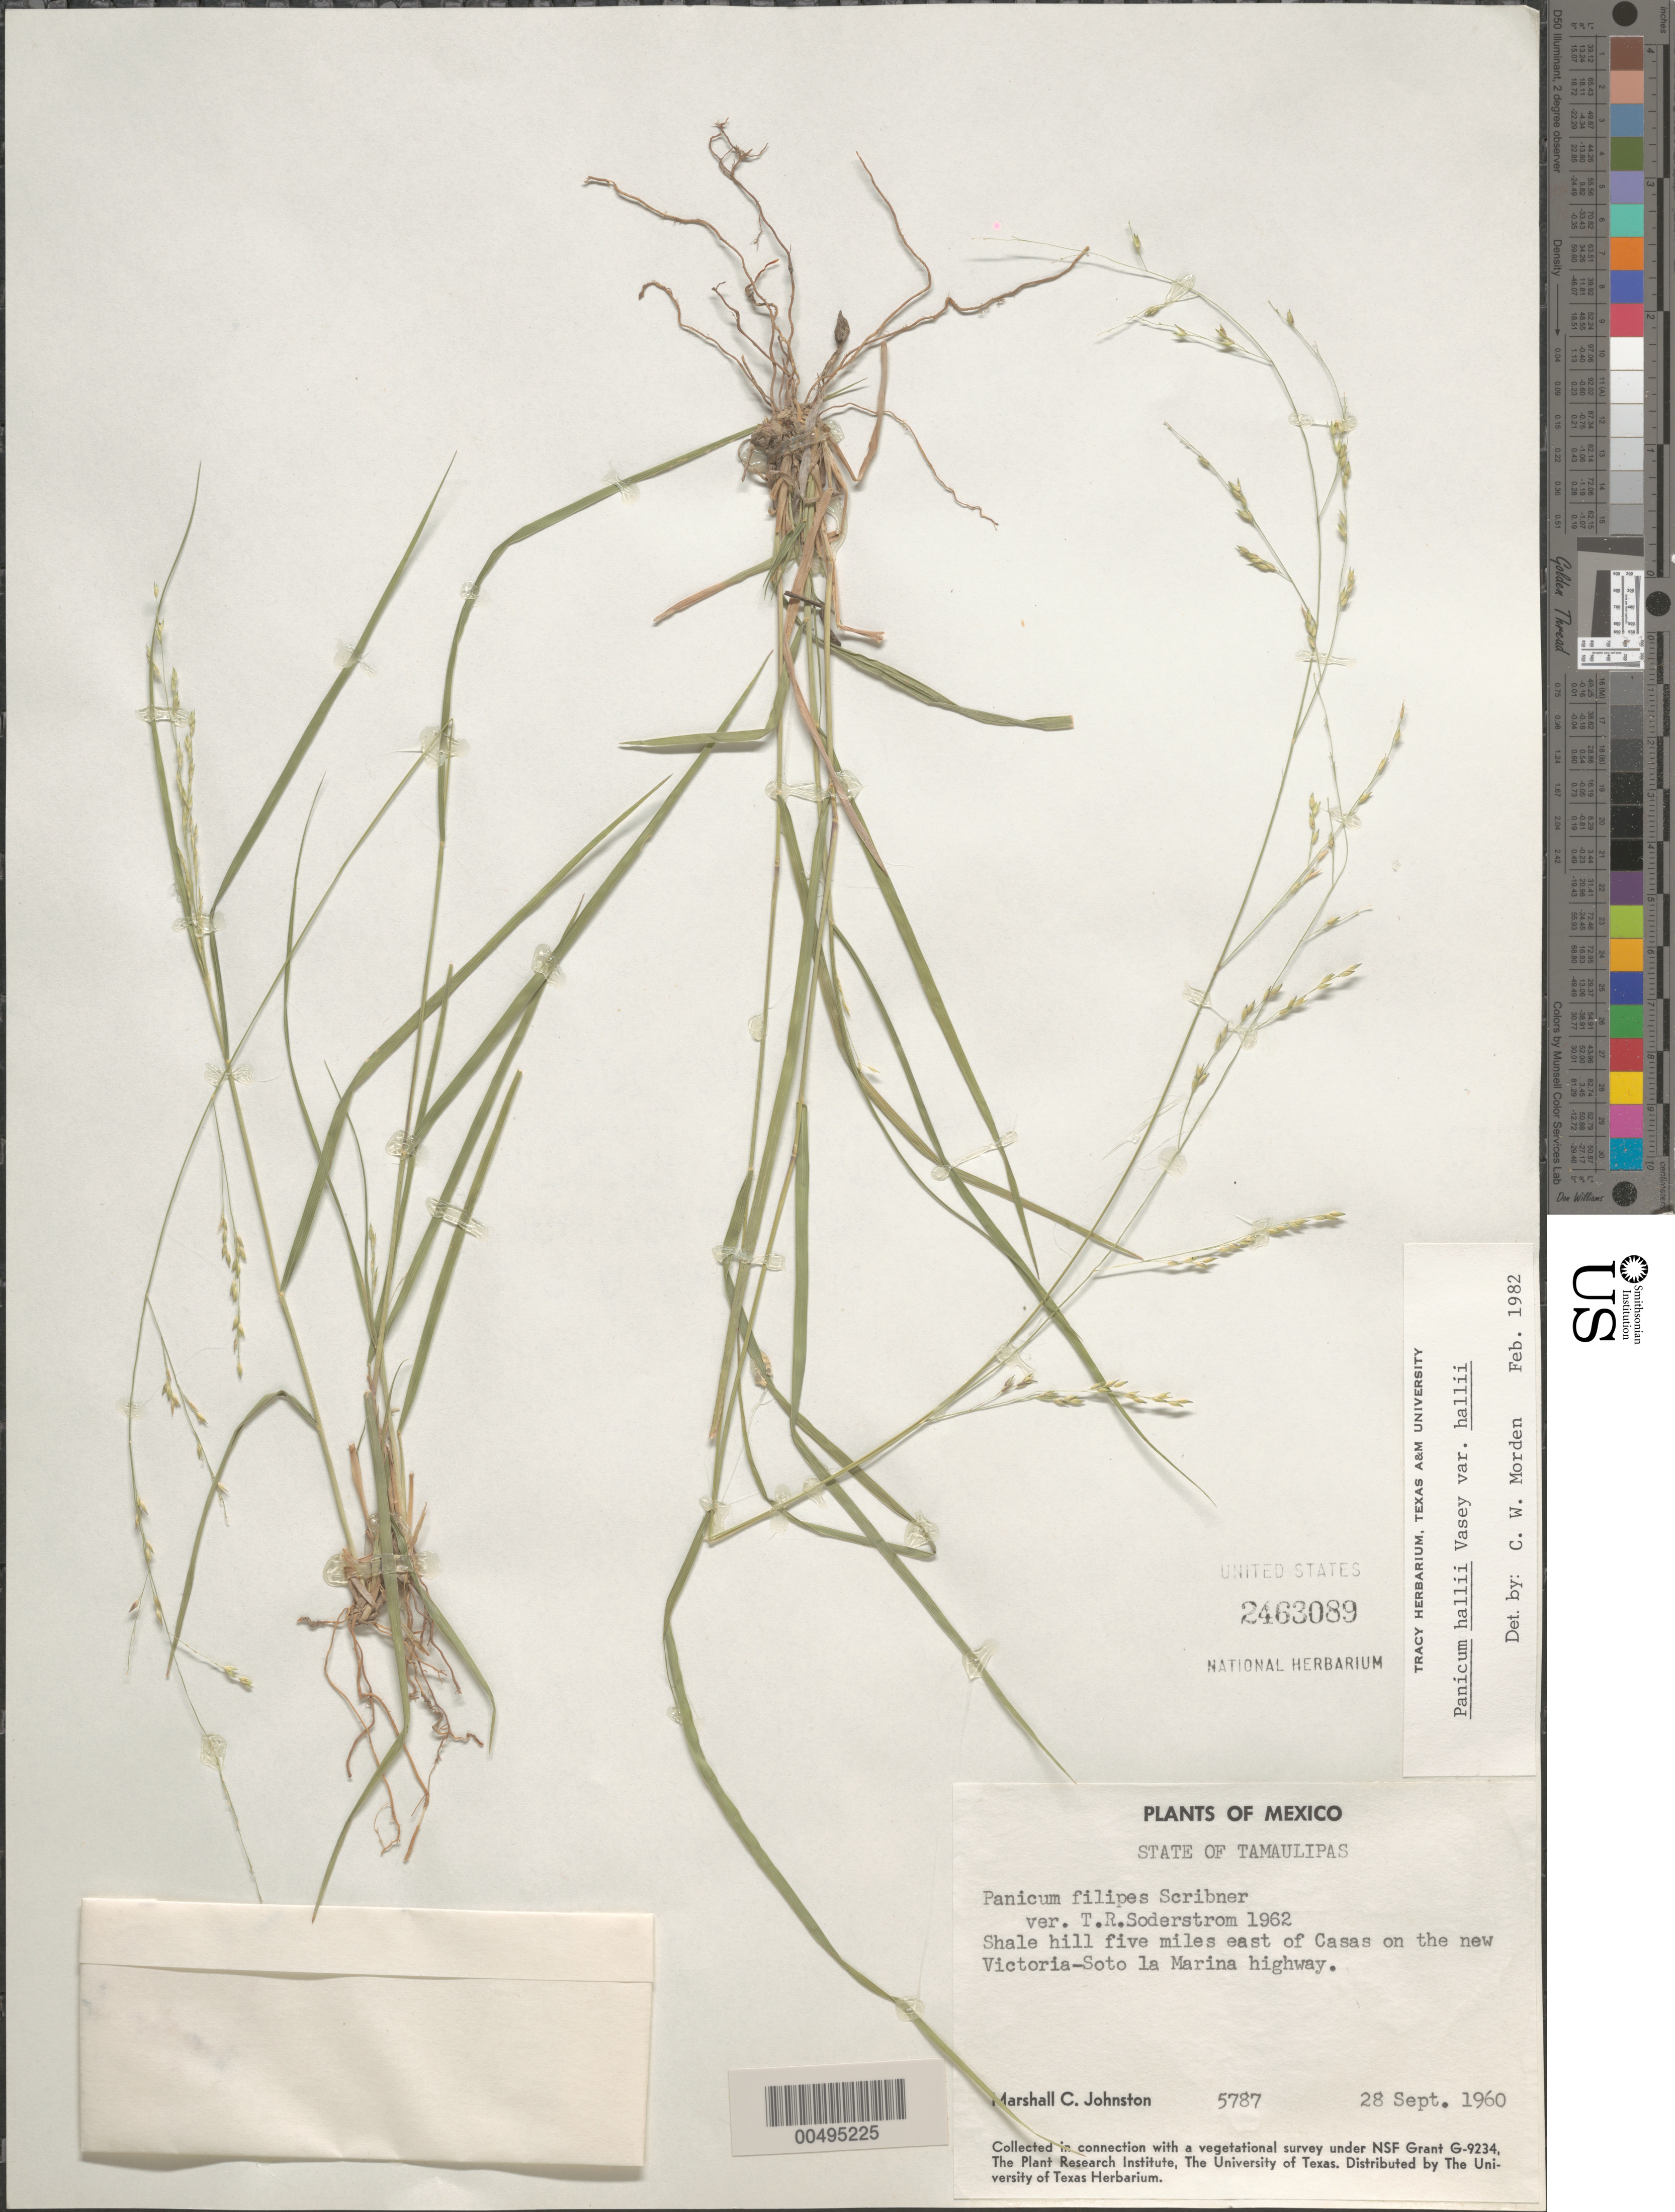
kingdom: Plantae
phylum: Tracheophyta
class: Liliopsida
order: Poales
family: Poaceae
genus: Panicum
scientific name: Panicum hallii var. hallii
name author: Vasey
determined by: Morden, C. W.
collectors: M. Johnston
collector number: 5787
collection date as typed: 28 Sep 1960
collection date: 1960-09-28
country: Mexico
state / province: Tamaulipas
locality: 5 mi E of Casas on the new Victoria - Soto la Marina hwy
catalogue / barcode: US 2463089